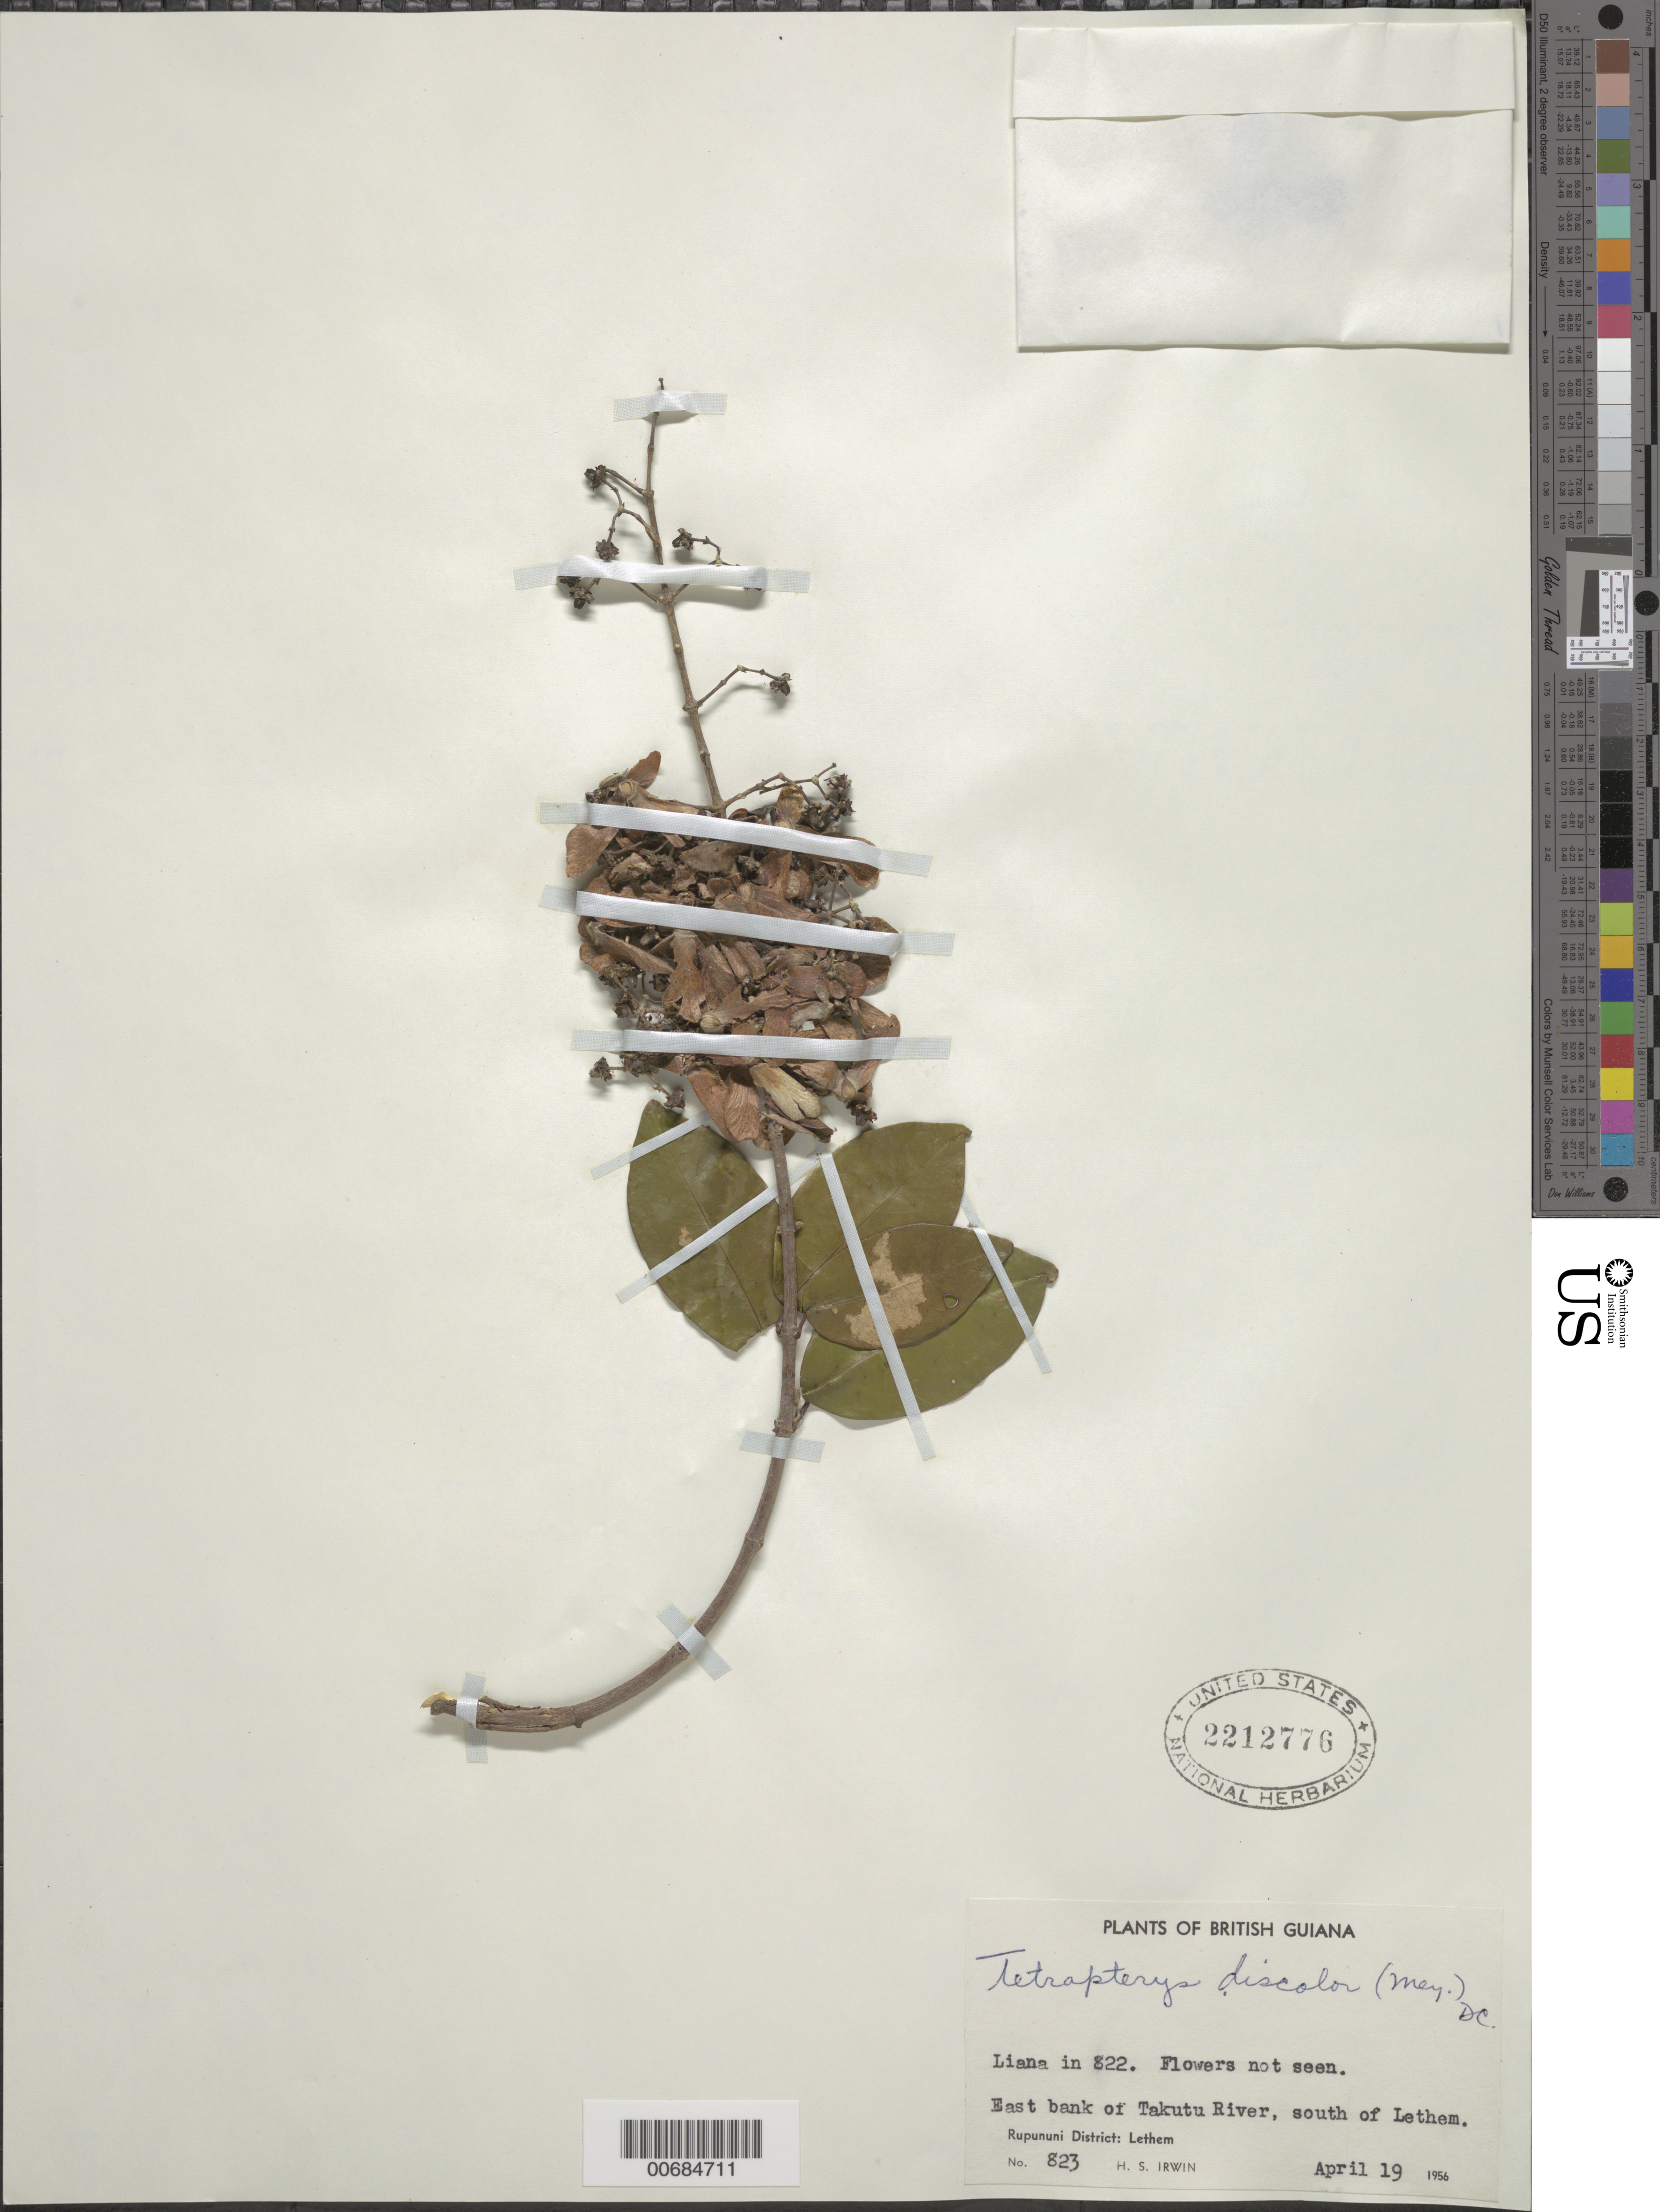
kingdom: Plantae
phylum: Tracheophyta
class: Magnoliopsida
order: Malpighiales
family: Malpighiaceae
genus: Tetrapterys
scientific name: Tetrapterys discolor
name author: (G. Mey.) DC.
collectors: H. Irwin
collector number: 823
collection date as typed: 19-Apr-56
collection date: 1956-04-19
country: Guyana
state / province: U. Takutu-U. Essequibo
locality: Lethem, S. of, east bank of Takutu R., Rupununi Dist.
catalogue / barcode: US 2212776